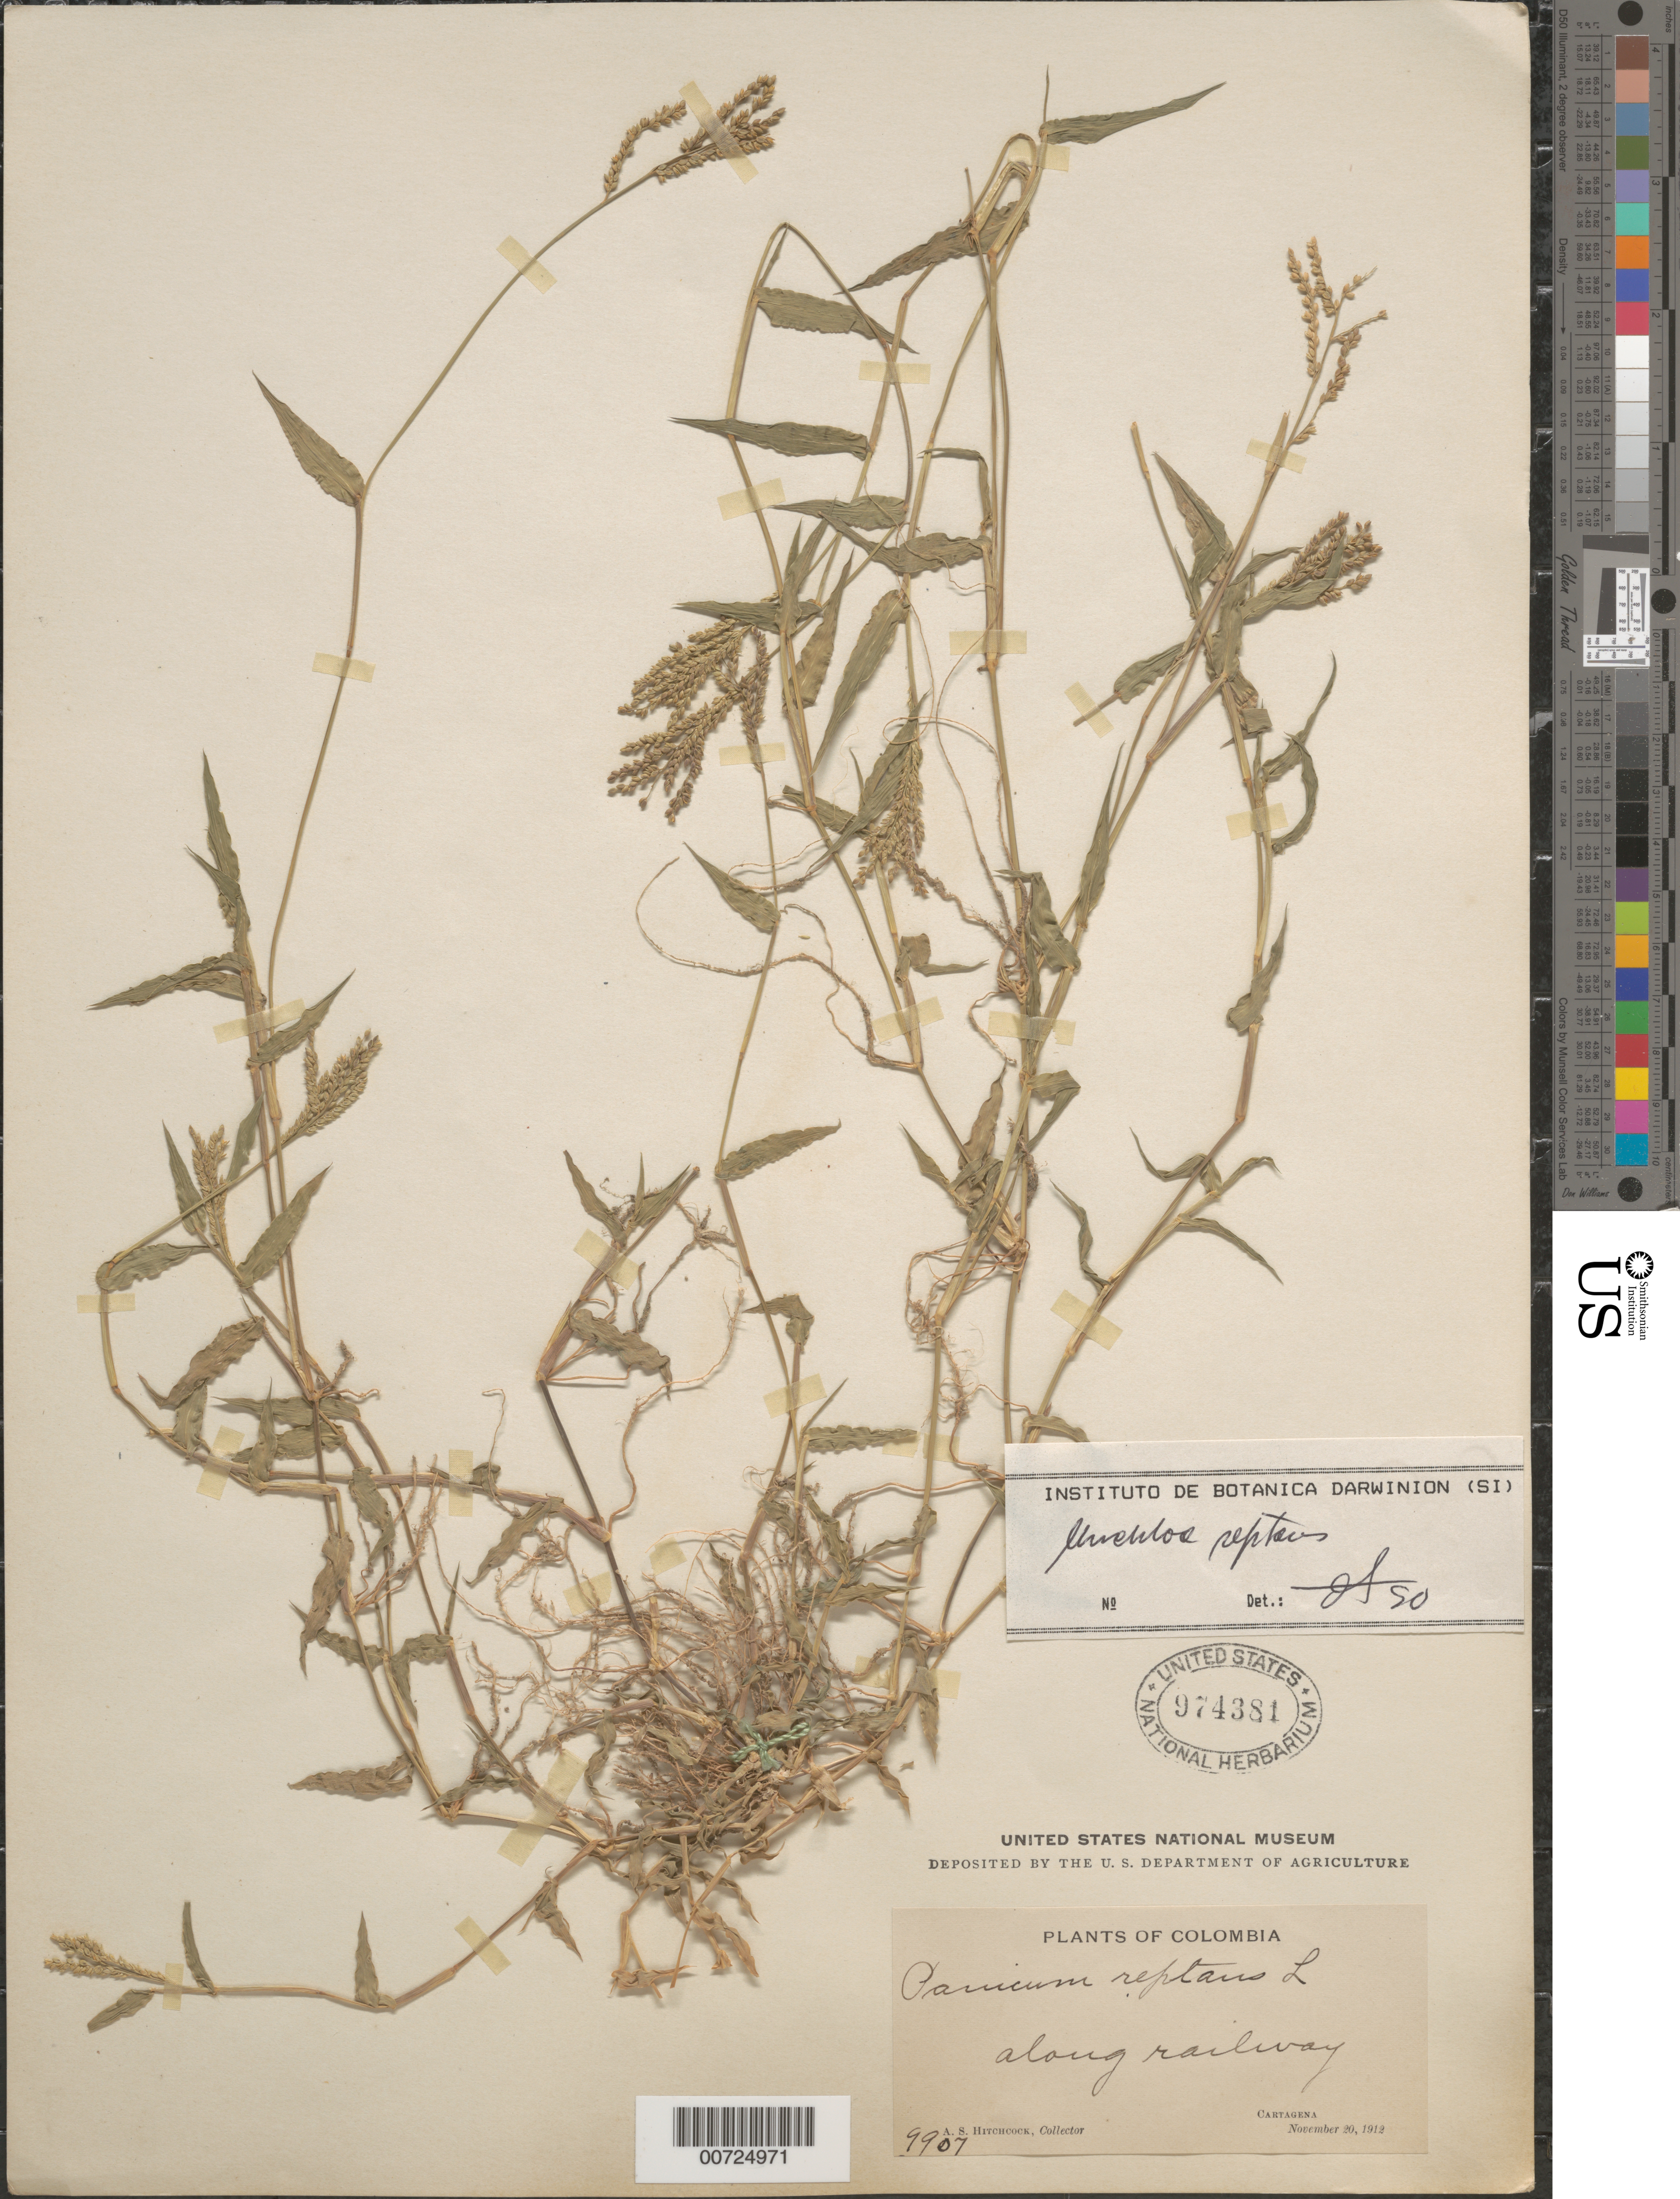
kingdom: Plantae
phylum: Tracheophyta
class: Liliopsida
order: Poales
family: Poaceae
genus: Urochloa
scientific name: Urochloa reptans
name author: (L.) Stapf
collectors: A. S. Hitchcock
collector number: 9907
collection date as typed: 20-Nov-12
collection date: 1912-11-20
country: Colombia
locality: Cartegena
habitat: Along railway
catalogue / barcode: US 974381